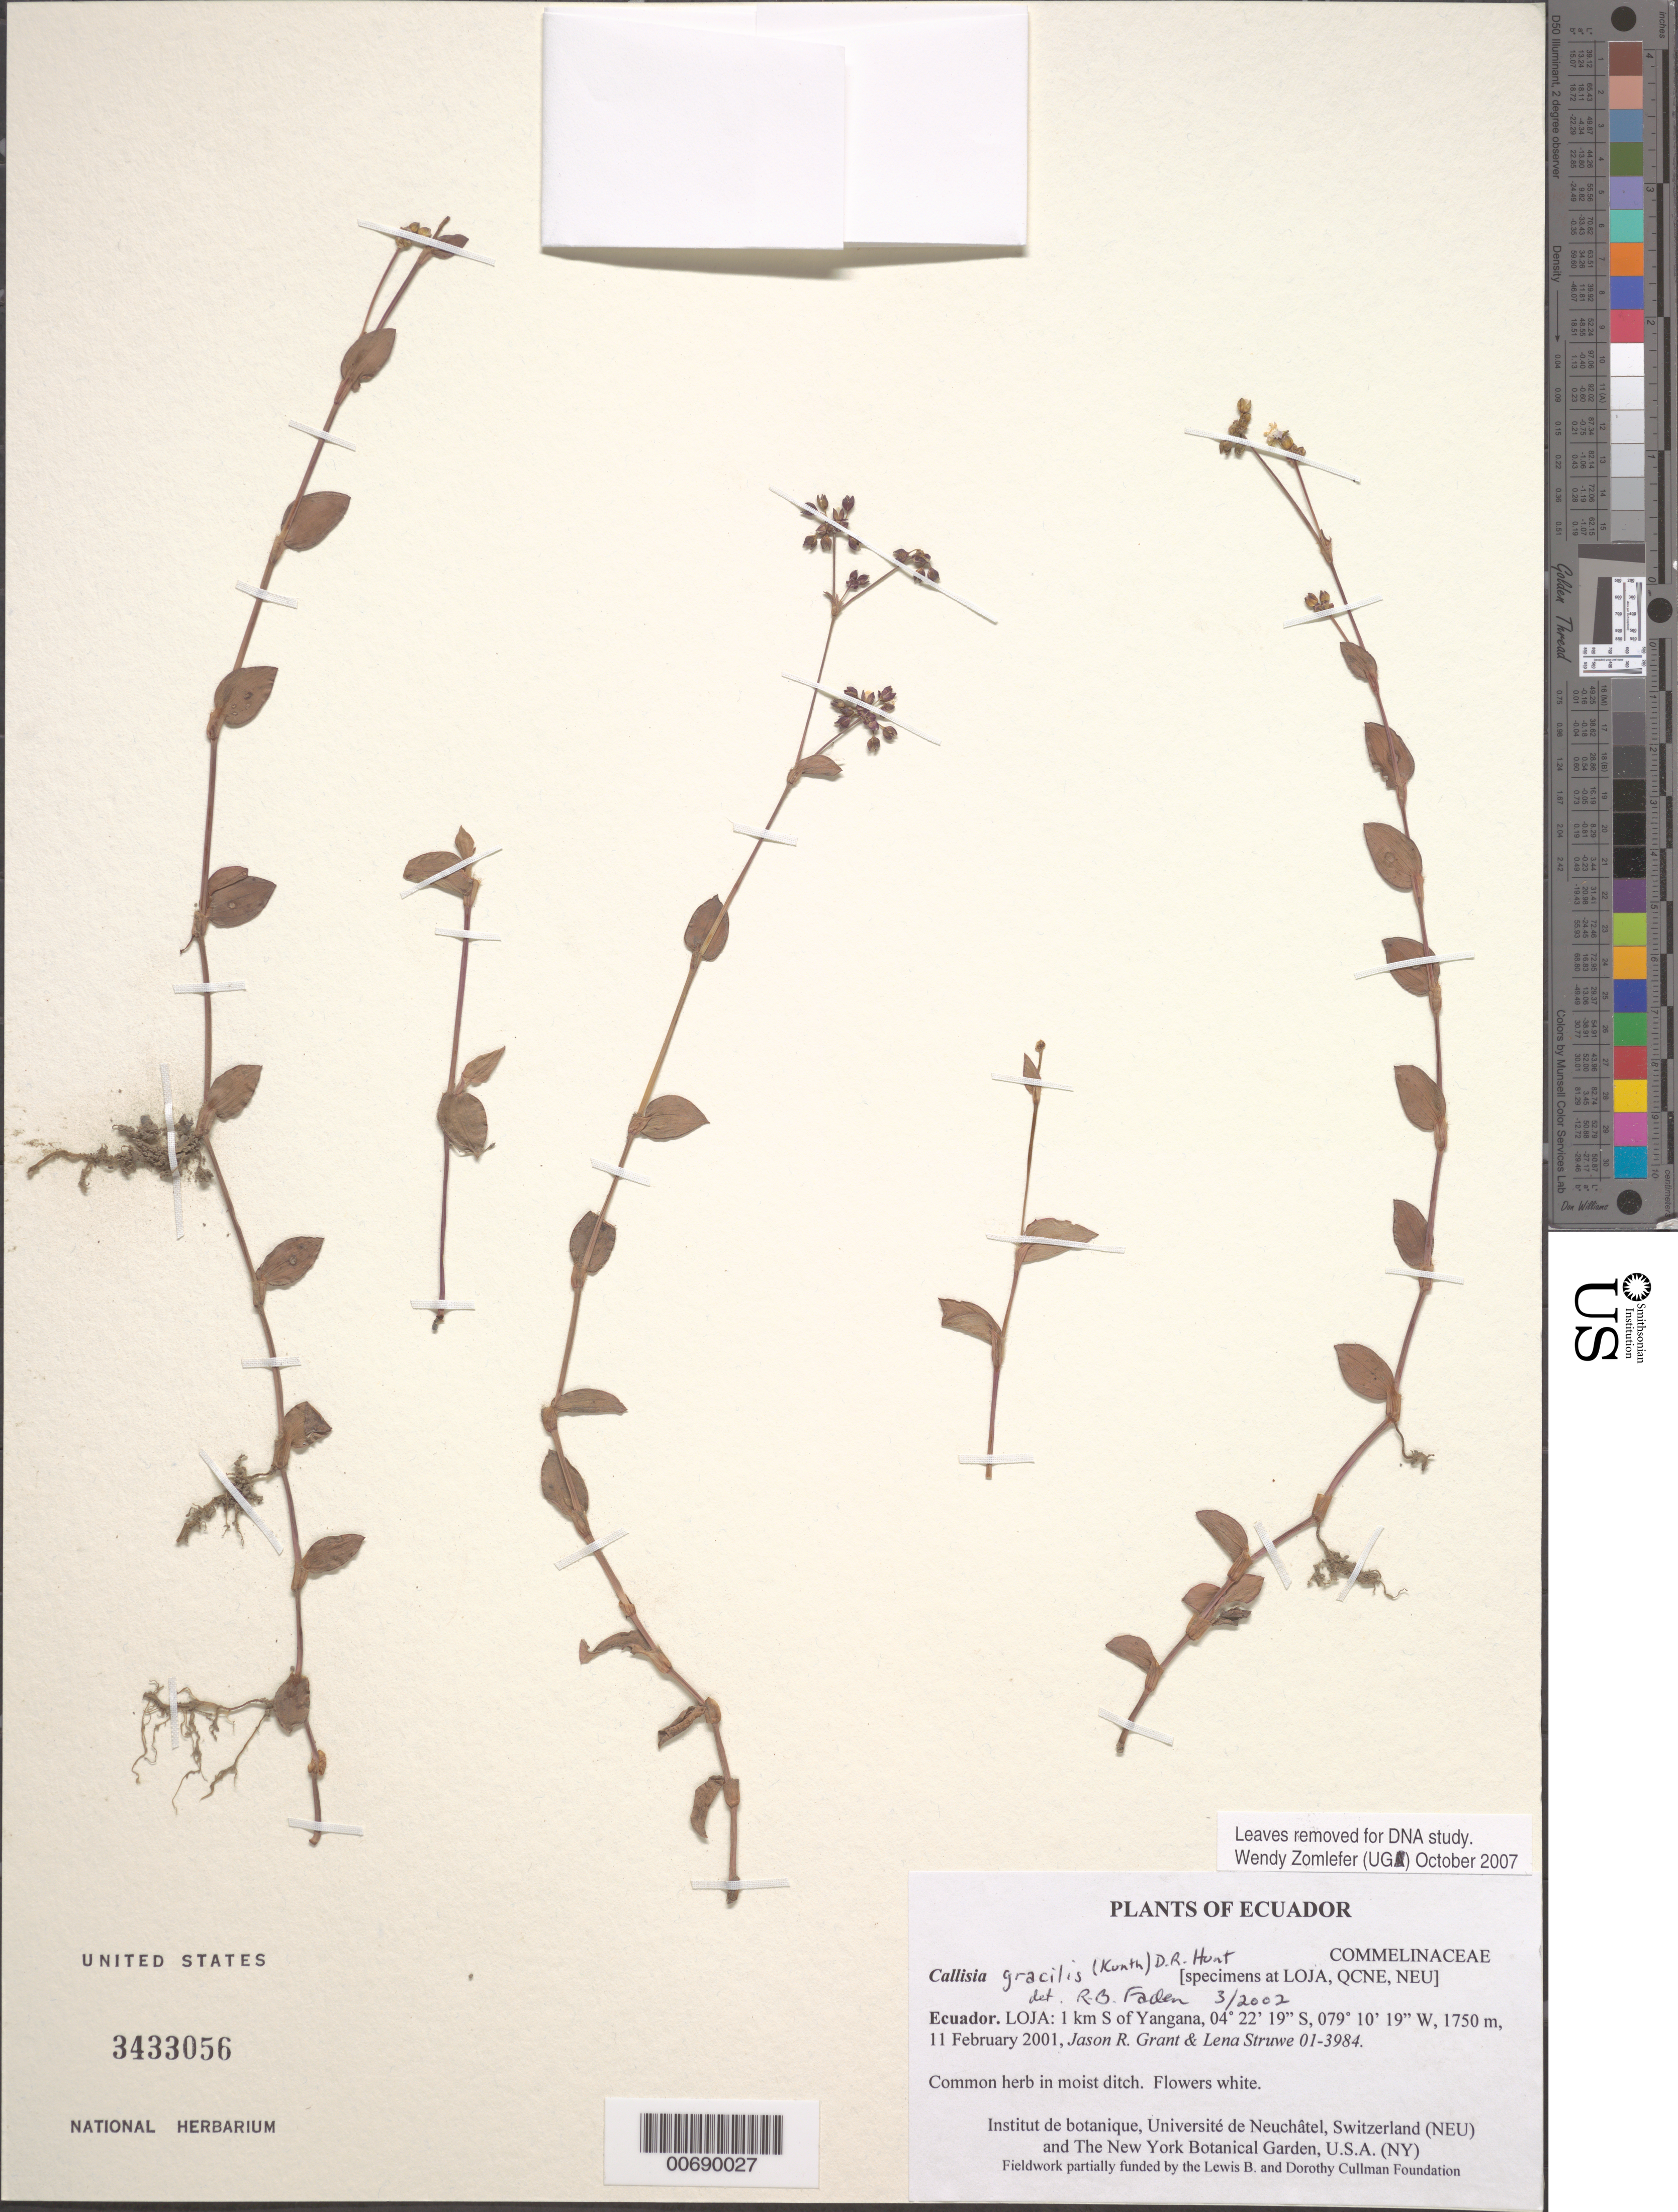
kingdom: Plantae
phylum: Tracheophyta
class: Liliopsida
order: Commelinales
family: Commelinaceae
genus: Callisia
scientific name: Callisia gracilis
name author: (Kunth) D.R. Hunt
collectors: J. R. Grant & L. Struwe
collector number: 01-3984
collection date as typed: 11 Feb 2001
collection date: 2001-02-11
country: Ecuador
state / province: Loja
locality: S of Yangana.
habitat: Moist ditch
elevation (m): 1750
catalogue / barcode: US 3433056